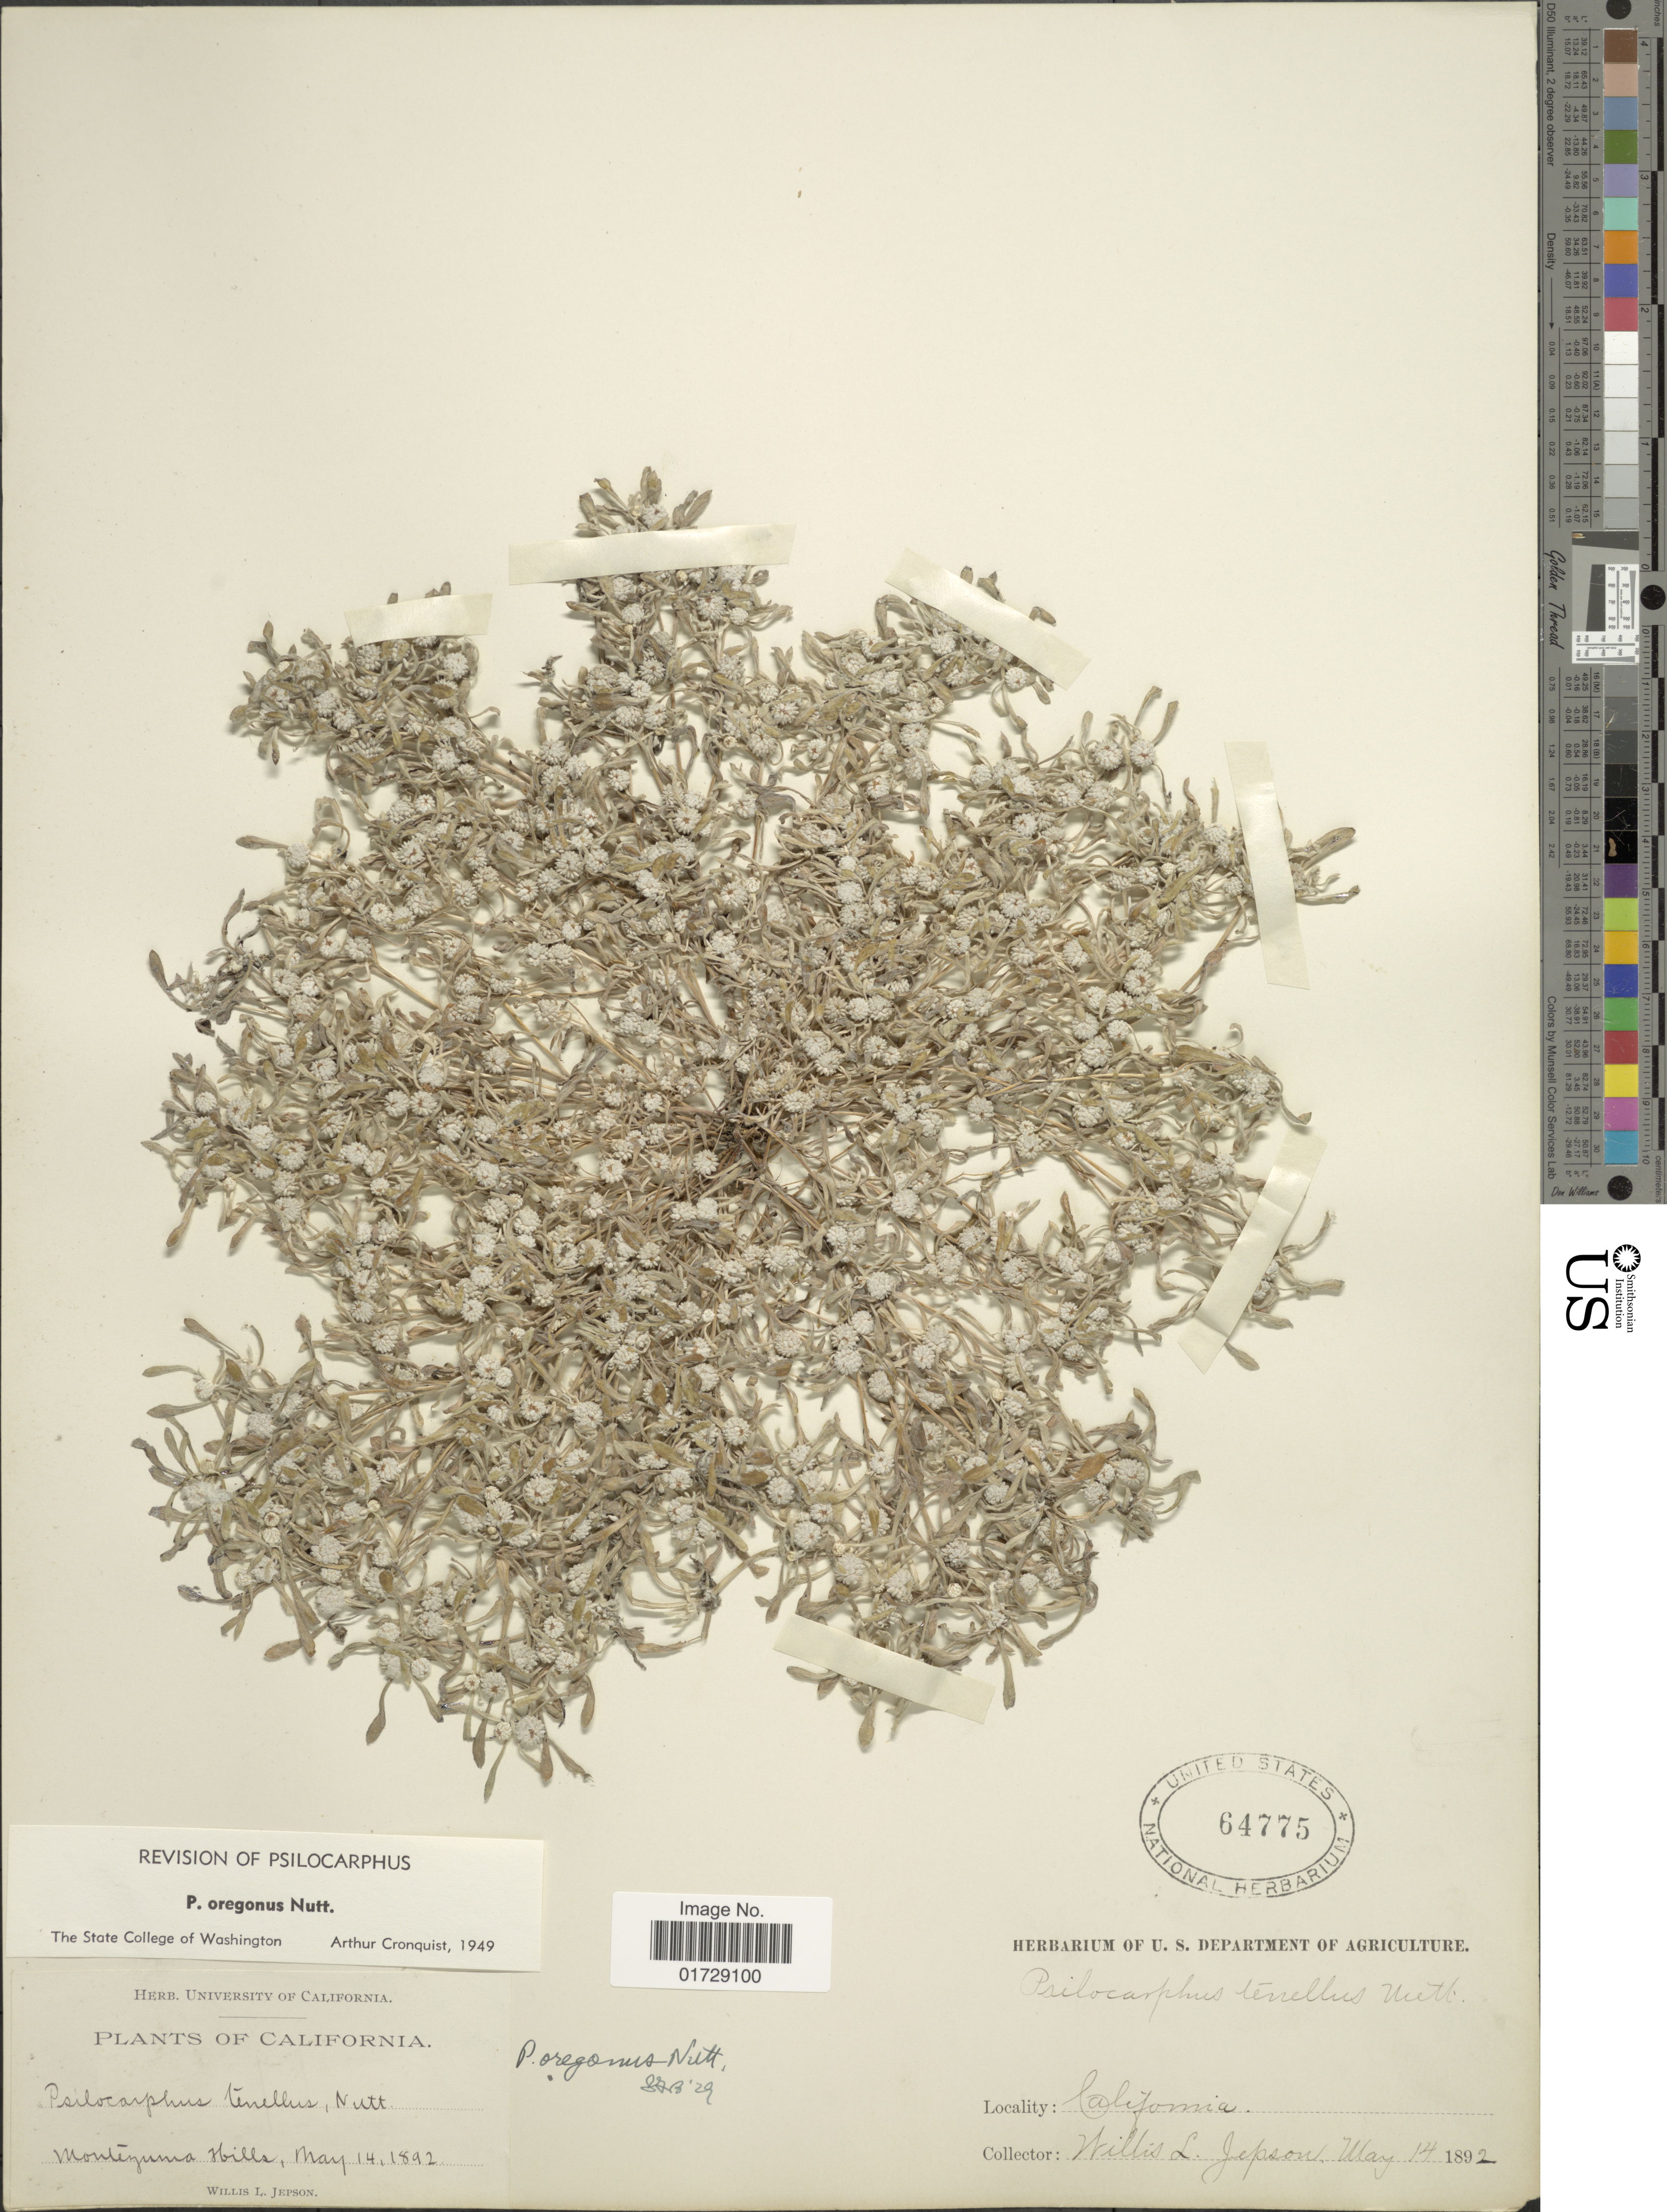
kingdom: Plantae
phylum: Tracheophyta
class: Magnoliopsida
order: Asterales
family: Asteraceae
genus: Psilocarphus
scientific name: Psilocarphus oregonus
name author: Nutt.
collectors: W. L. Jepson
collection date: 1892-05-14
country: United States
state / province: California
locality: Montezuma Hills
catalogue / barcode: US 64775